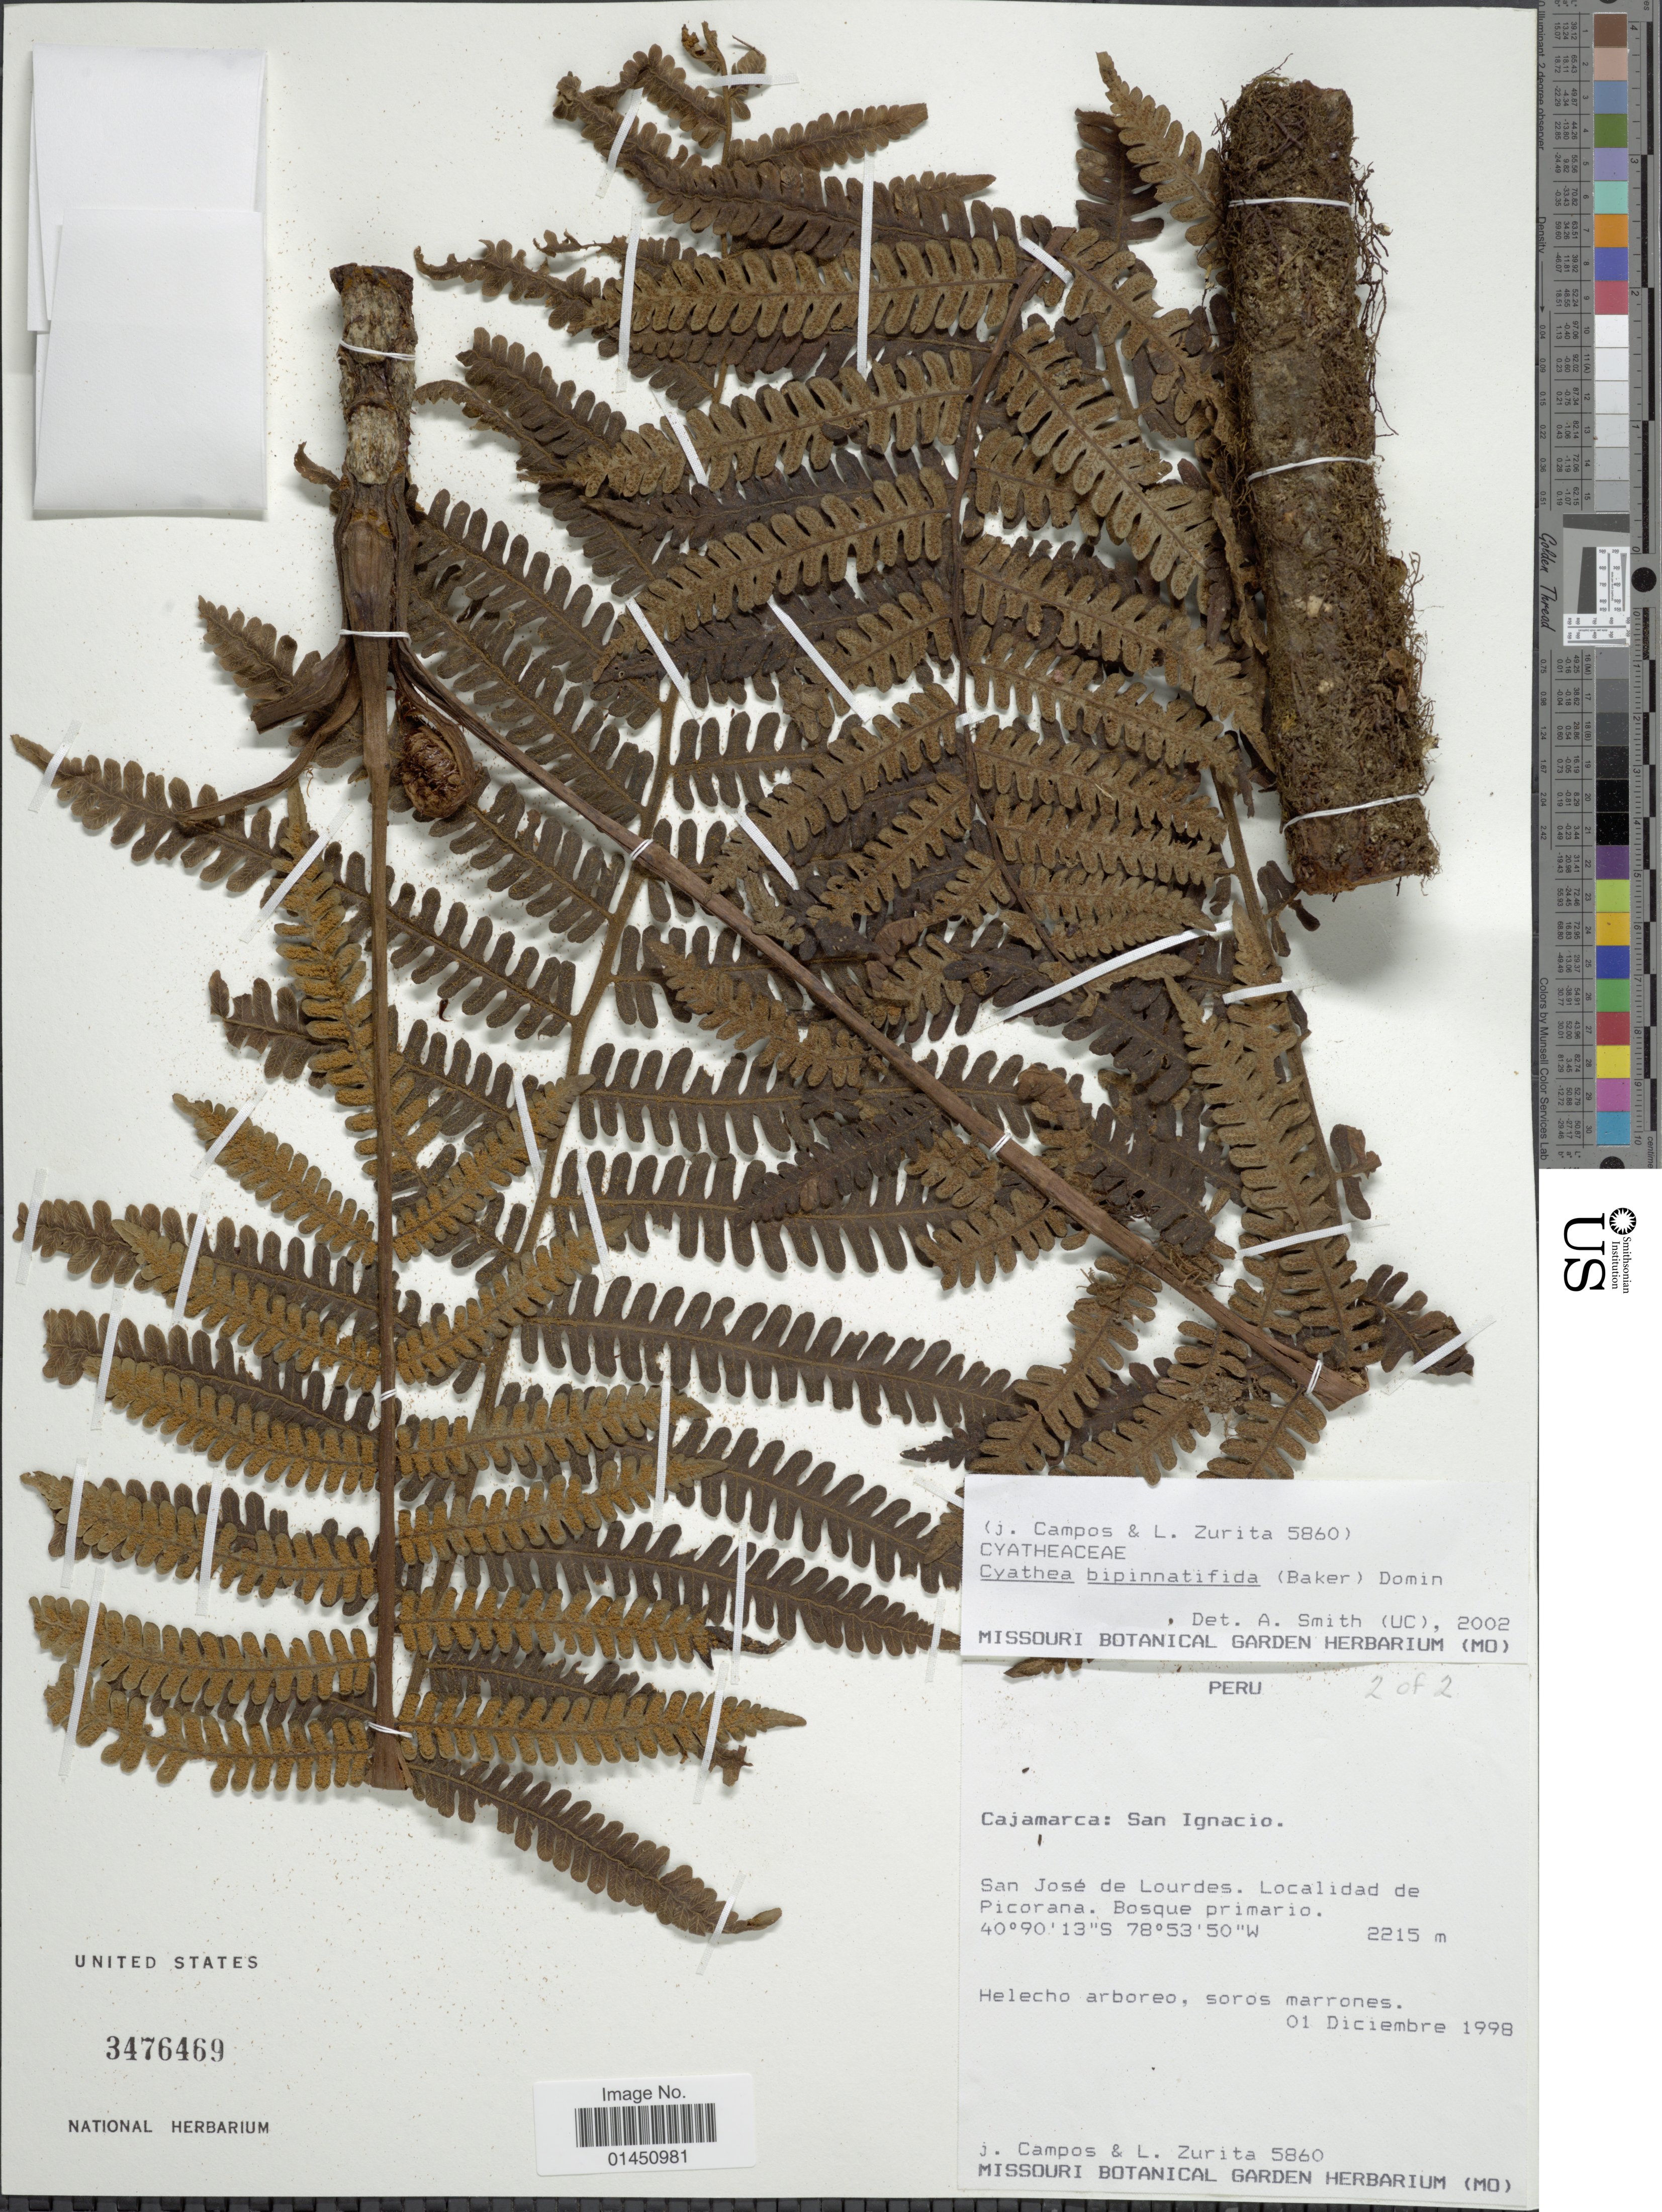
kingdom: Plantae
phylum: Tracheophyta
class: Polypodiopsida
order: Cyatheales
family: Cyatheaceae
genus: Cyathea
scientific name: Cyathea bipinnatifida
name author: (Baker) Domin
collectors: J. Campos & L. Zurita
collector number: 5860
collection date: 1998-12-01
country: Peru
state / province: Cajamarca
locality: San Ignacio. San Jose de Lourdes. Localidad de Picorana. Bosque primario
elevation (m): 2215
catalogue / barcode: US 3476469